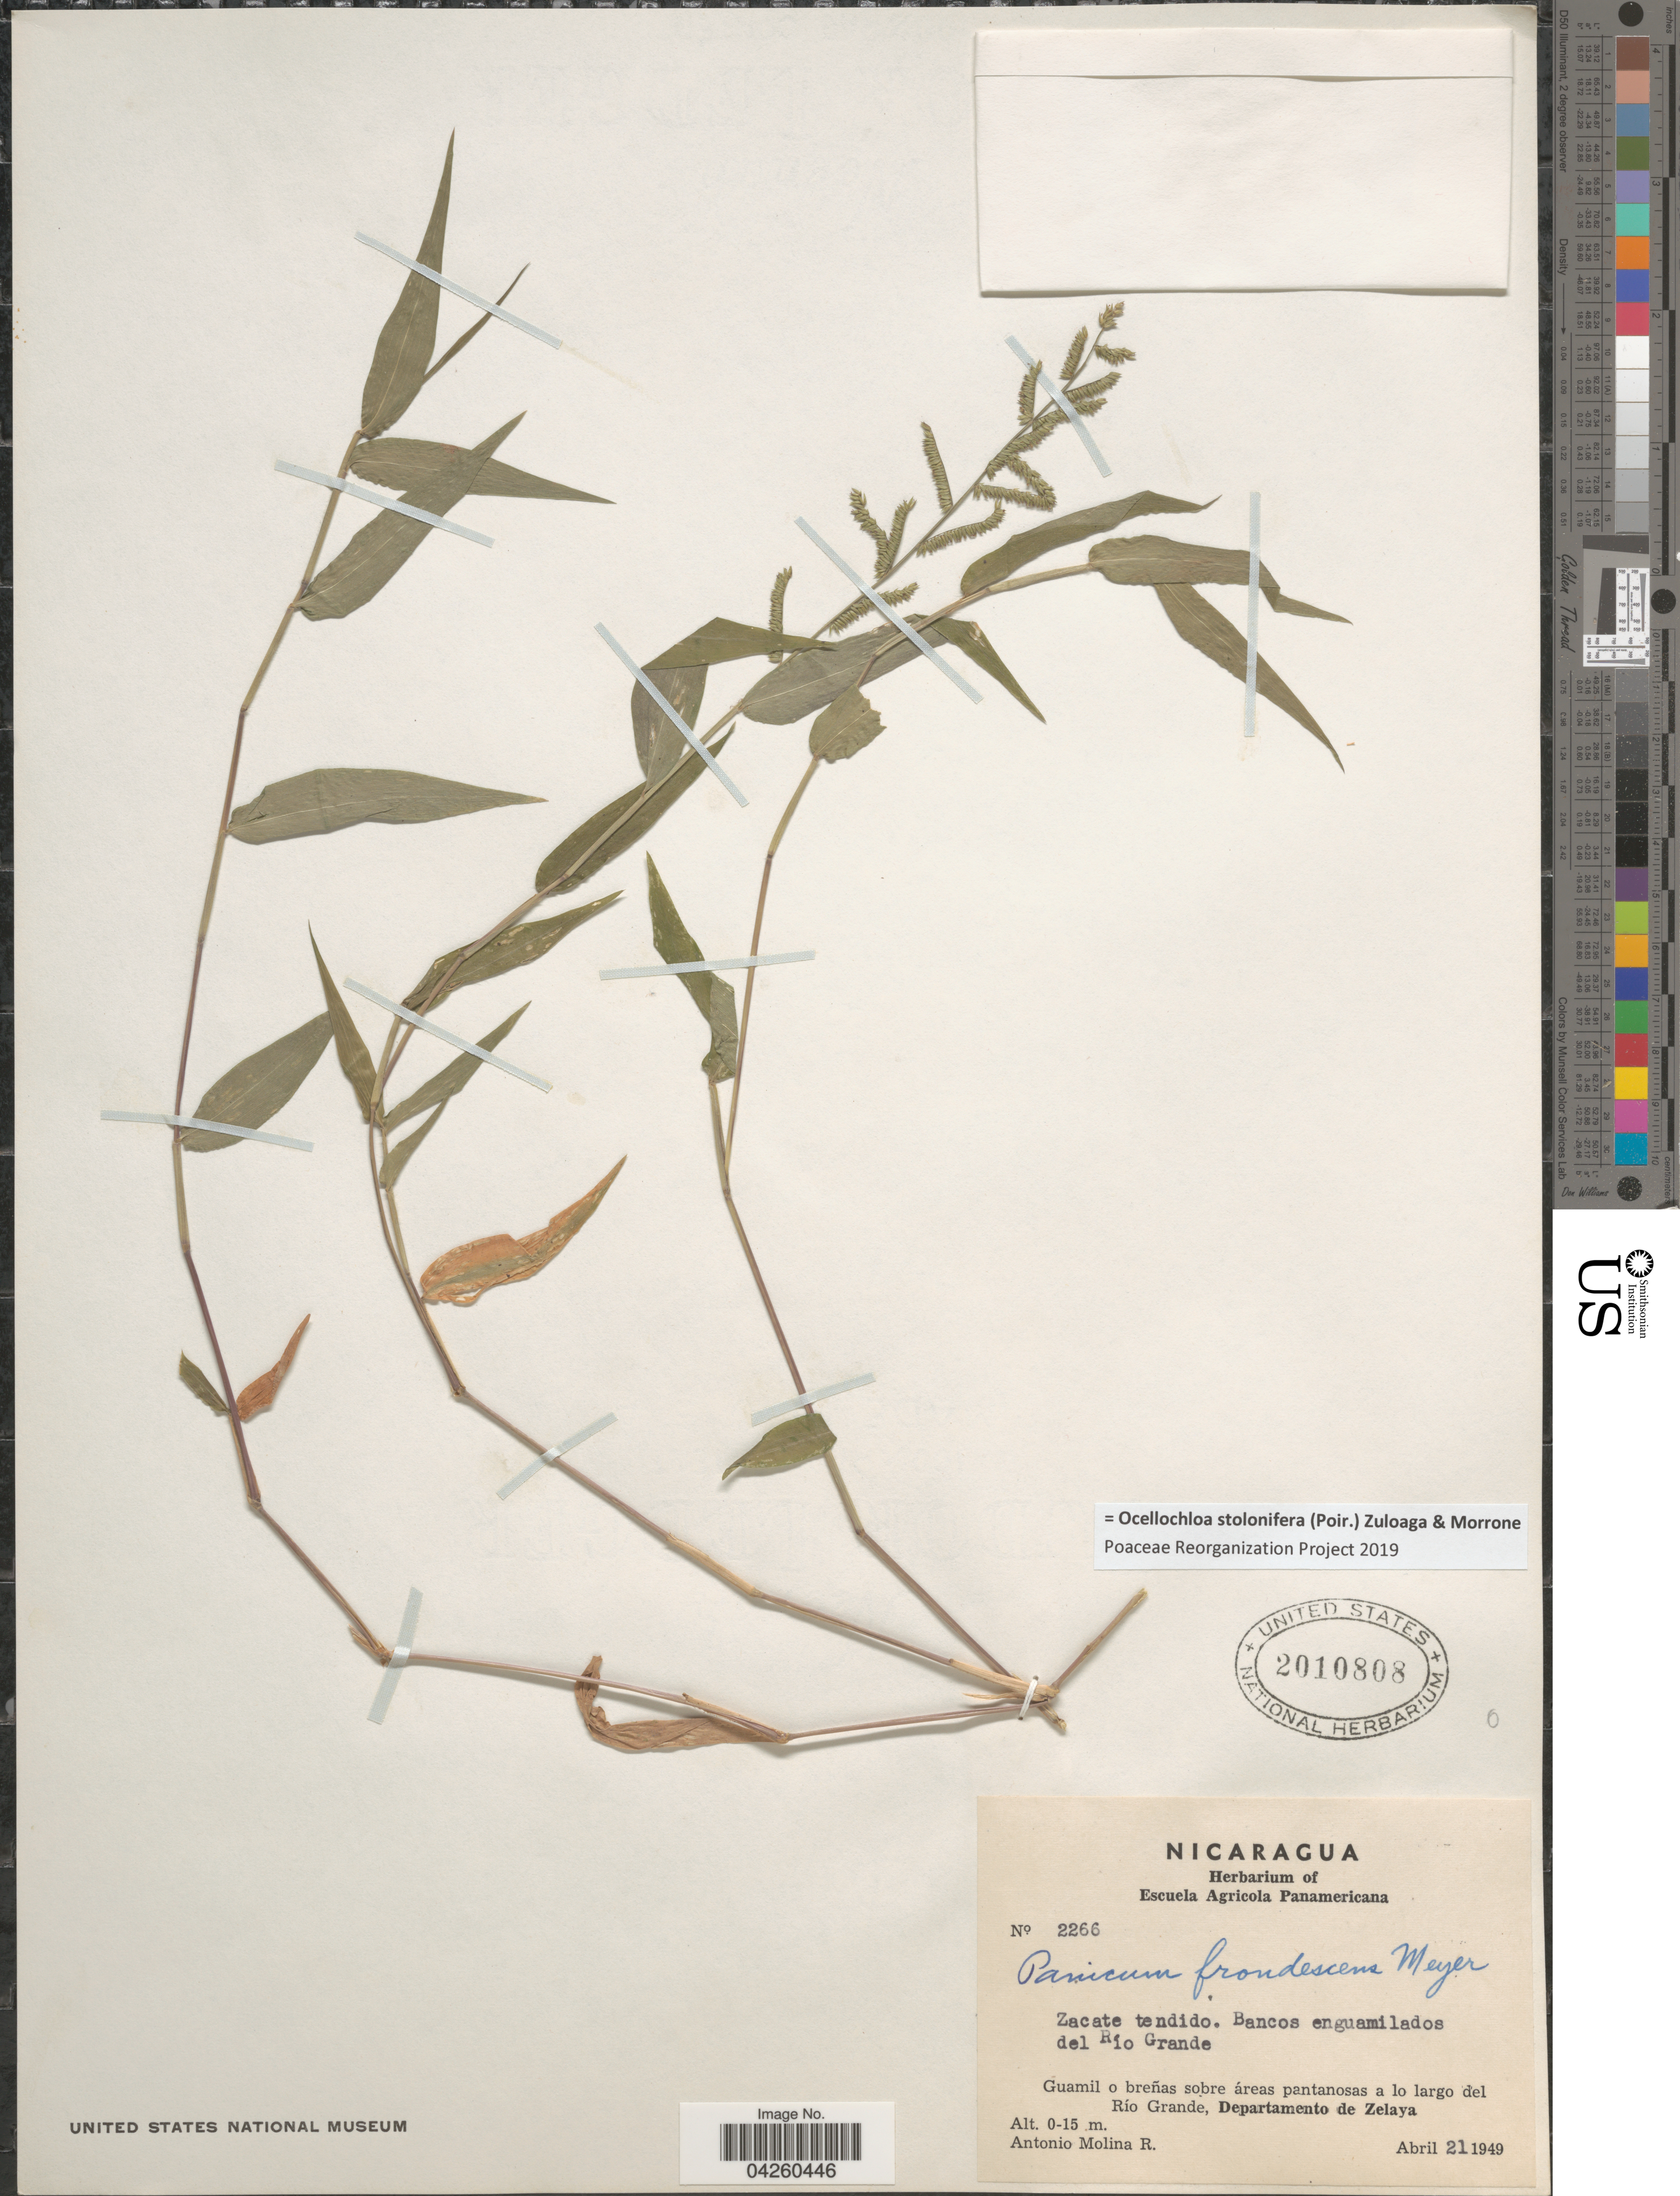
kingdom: Plantae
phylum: Tracheophyta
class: Liliopsida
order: Poales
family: Poaceae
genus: Ocellochloa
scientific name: Ocellochloa stolonifera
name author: (Poir.) Zuloaga & Morrone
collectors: A. Molina R.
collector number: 2266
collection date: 1949-04-21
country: Nicaragua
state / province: Atlántico Sur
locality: Zacate tendido. Bancos enguamilados del Río Grande. Guamil o breñas sobre áreas pantanosas a lo largo del Río Grande, Departamento de Zelaya.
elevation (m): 0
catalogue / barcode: US 2010808